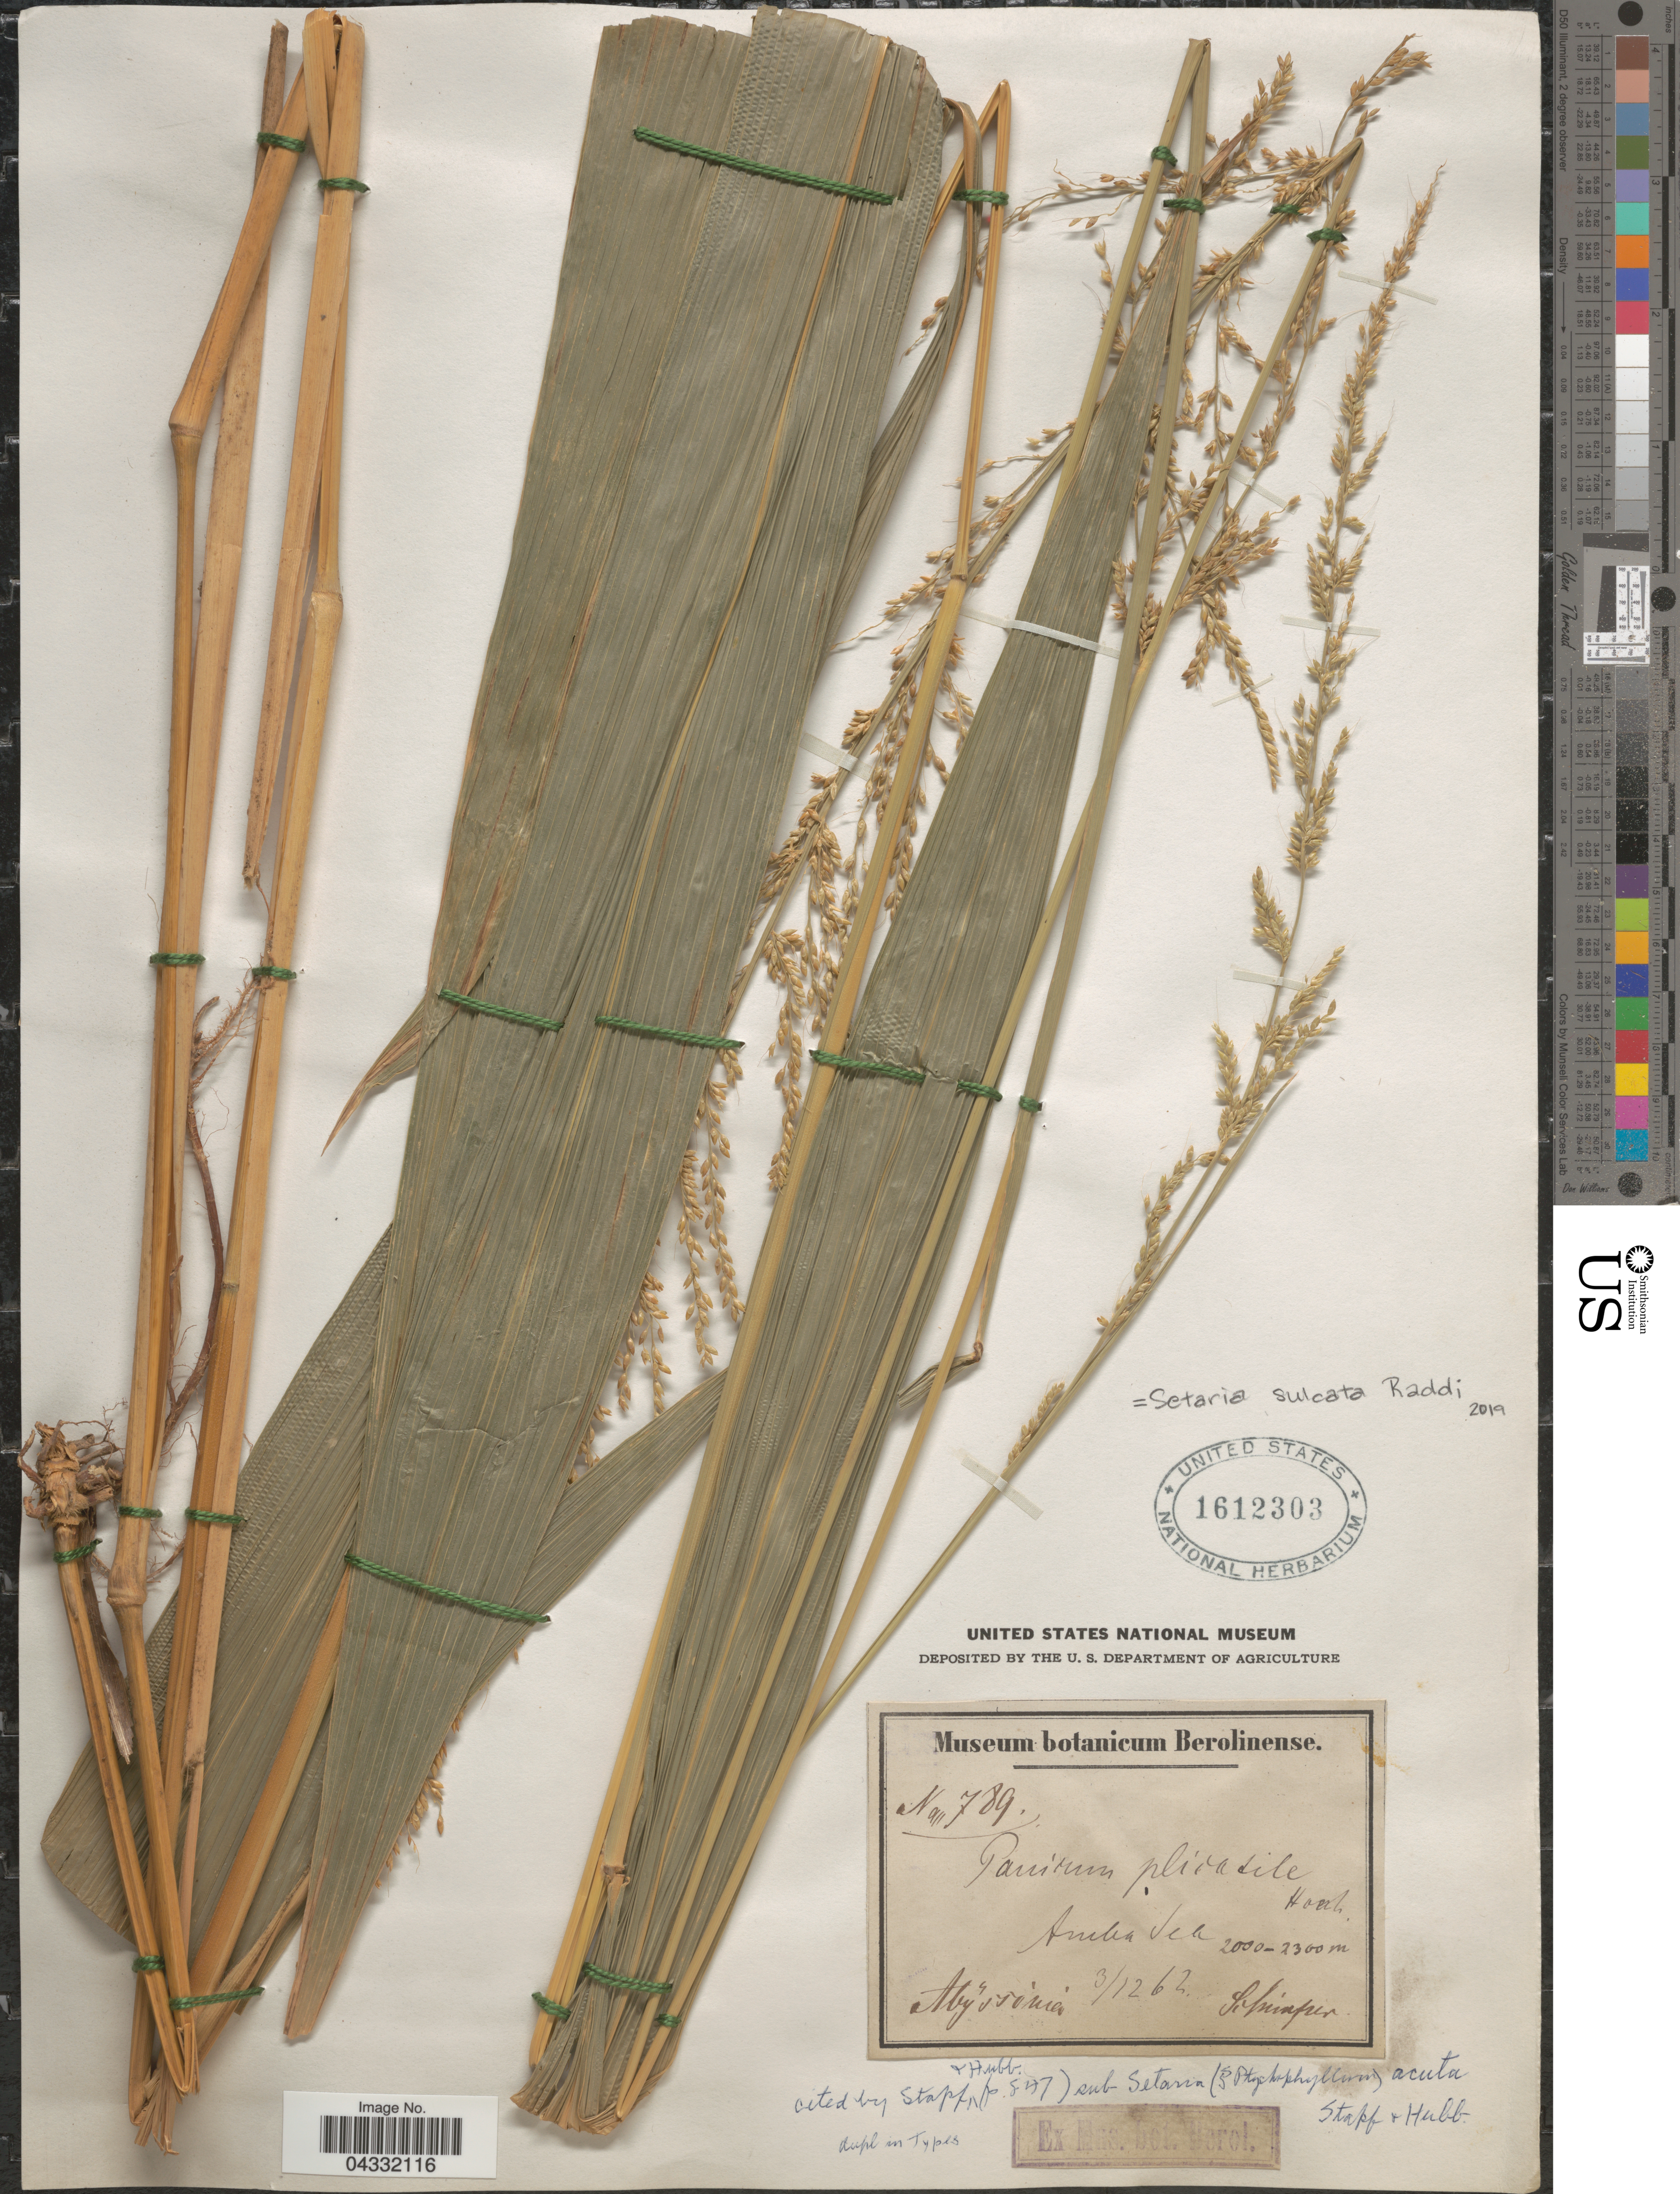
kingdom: Plantae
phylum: Tracheophyta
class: Liliopsida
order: Poales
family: Poaceae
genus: Setaria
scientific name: Setaria sulcata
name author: Raddi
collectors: -. Schimper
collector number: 789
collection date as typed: Transcribed d/m/y: 3/12/62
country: Ethiopia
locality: Amba Sea. Abyssinia.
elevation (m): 2000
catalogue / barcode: US 1612303